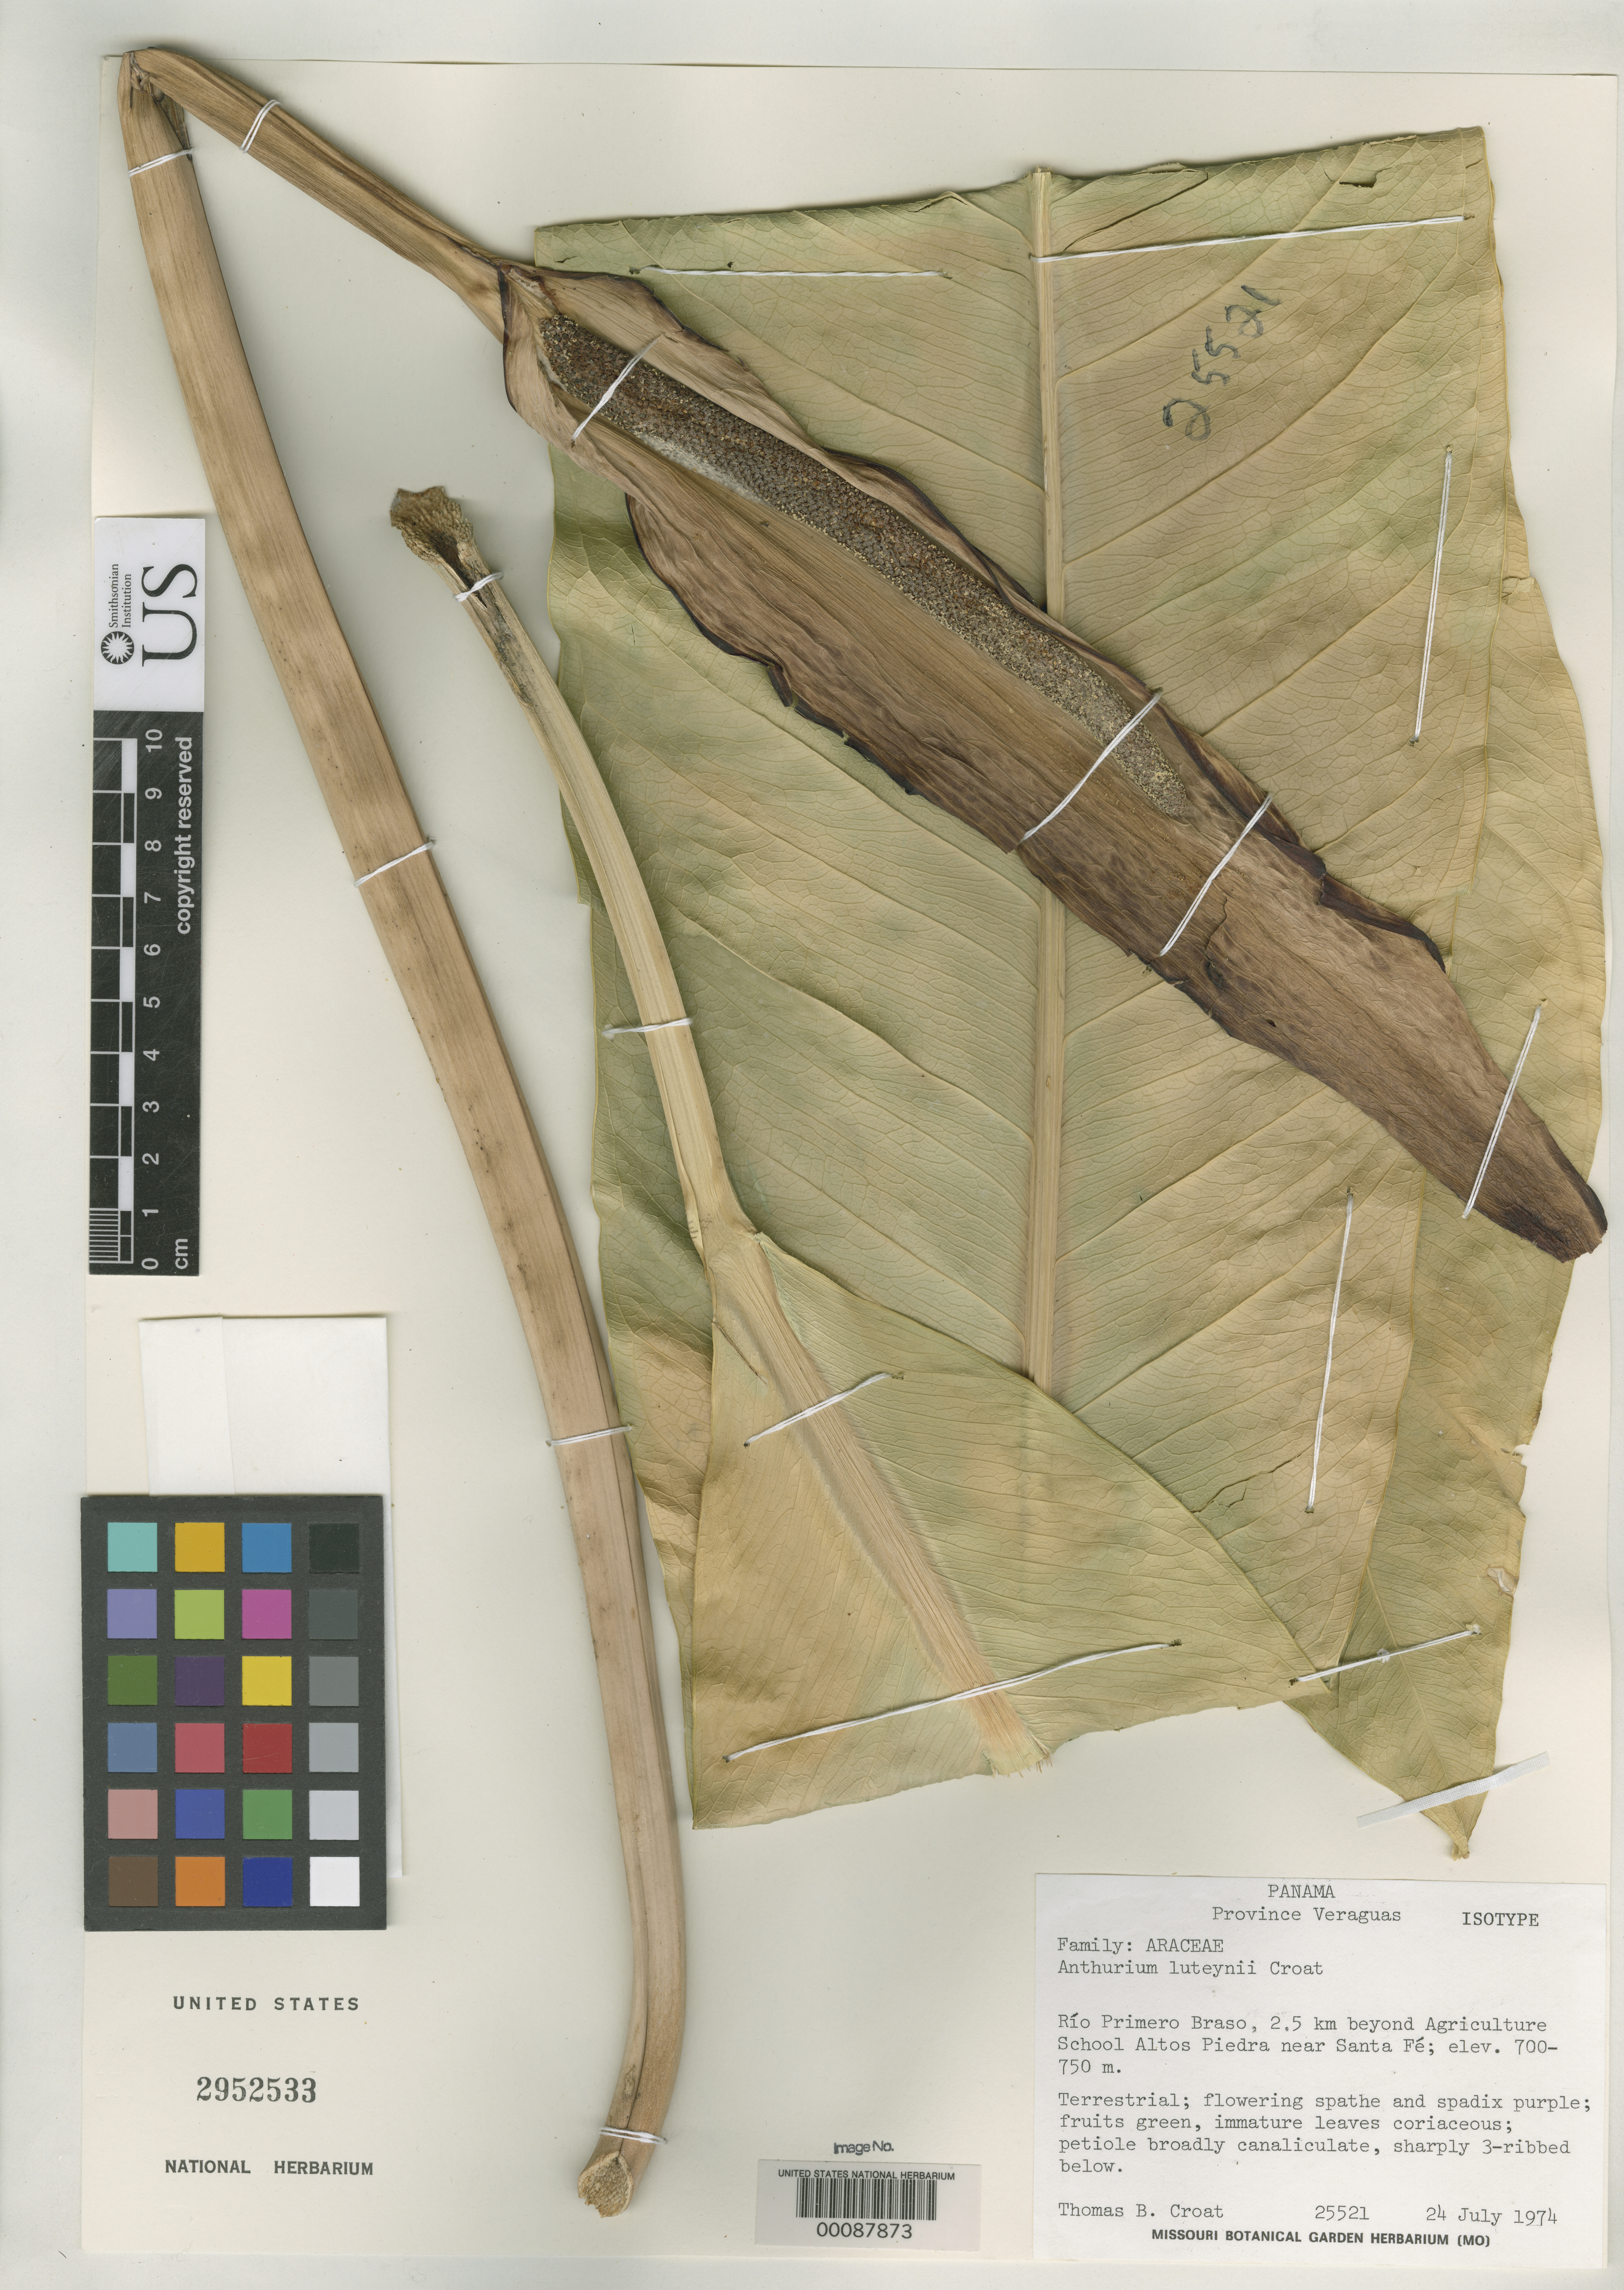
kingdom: Plantae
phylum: Tracheophyta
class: Liliopsida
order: Alismatales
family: Araceae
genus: Anthurium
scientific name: Anthurium luteynii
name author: Croat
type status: Isotype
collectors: T. B. Croat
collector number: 25521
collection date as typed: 24 Jul 1974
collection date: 1974-07-24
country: Panama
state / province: Veraguas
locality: Rio Primero Braso; 2.5 km beyond Agric. School Altos Piedra near Santa Fe.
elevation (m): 700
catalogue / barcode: US 2953533